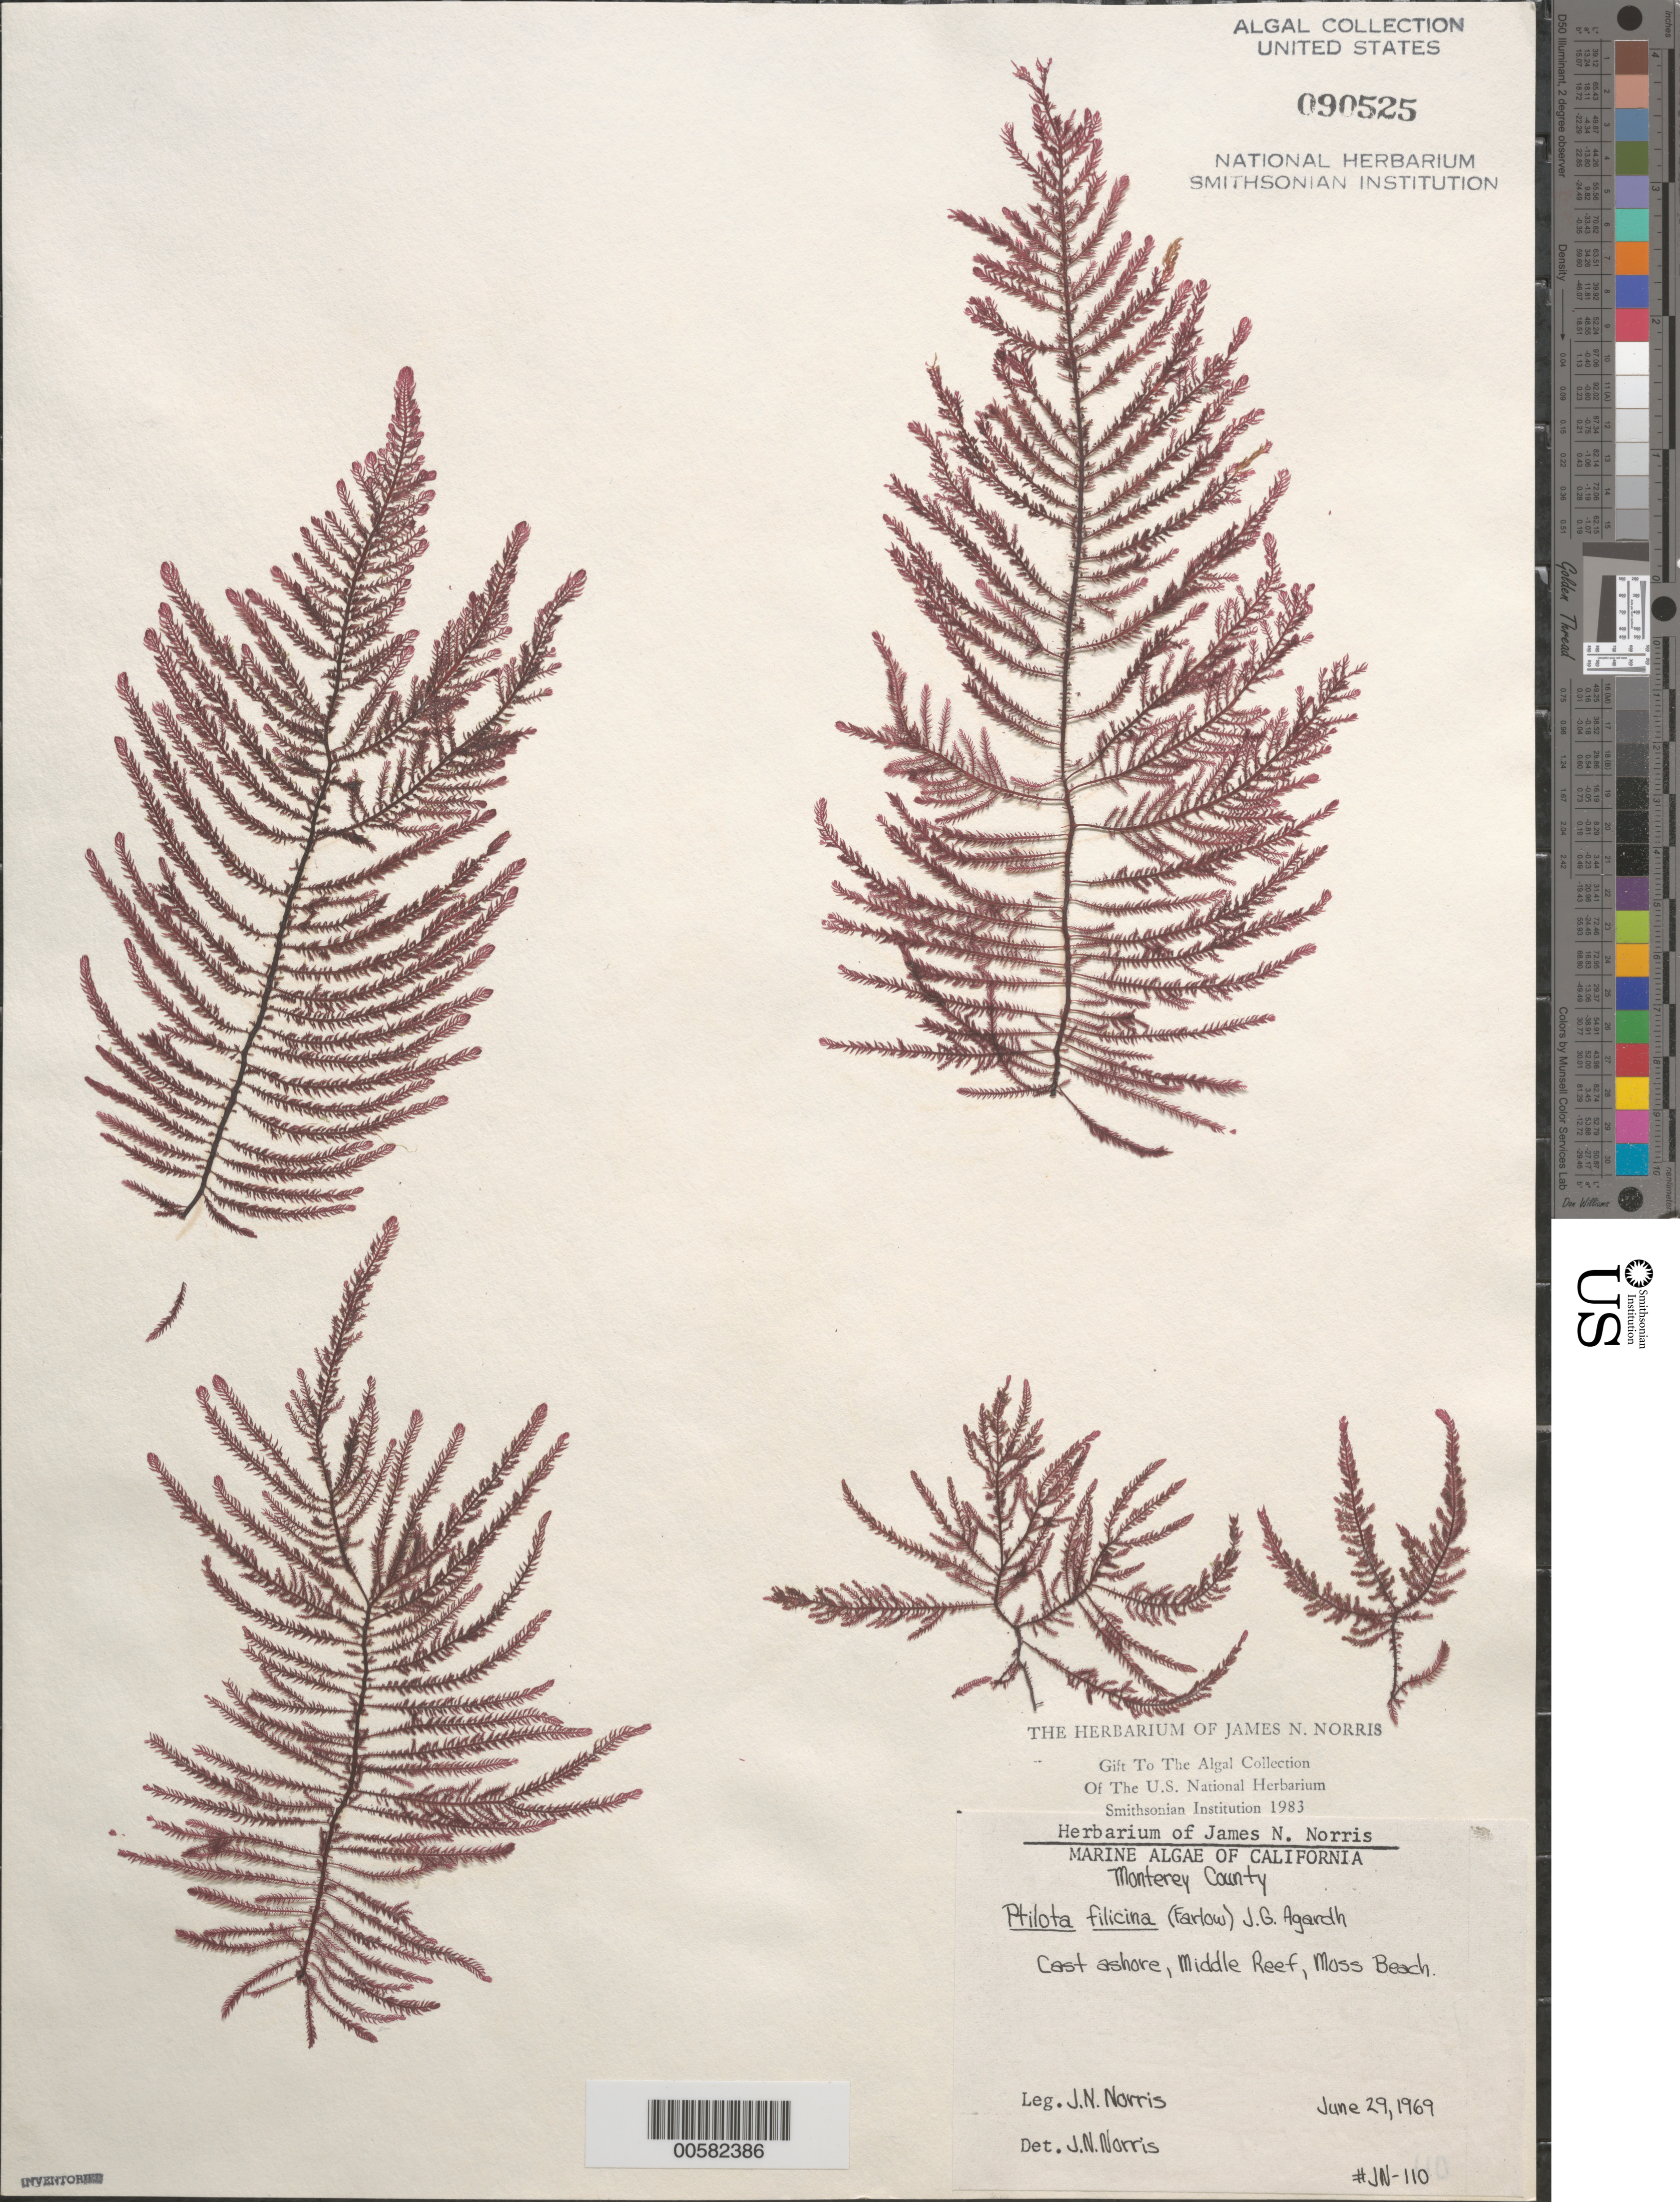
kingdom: Plantae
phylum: Rhodophyta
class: Florideophyceae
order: Ceramiales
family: Wrangeliaceae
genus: Ptilota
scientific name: Ptilota filicina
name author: J. Agardh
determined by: Norris, James N.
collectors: J. N. Norris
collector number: JN-110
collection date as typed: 29 Jun 1969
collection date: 1969-06-29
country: United States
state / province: California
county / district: Monterey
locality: Middle Reef of Moss Beach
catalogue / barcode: US 90525